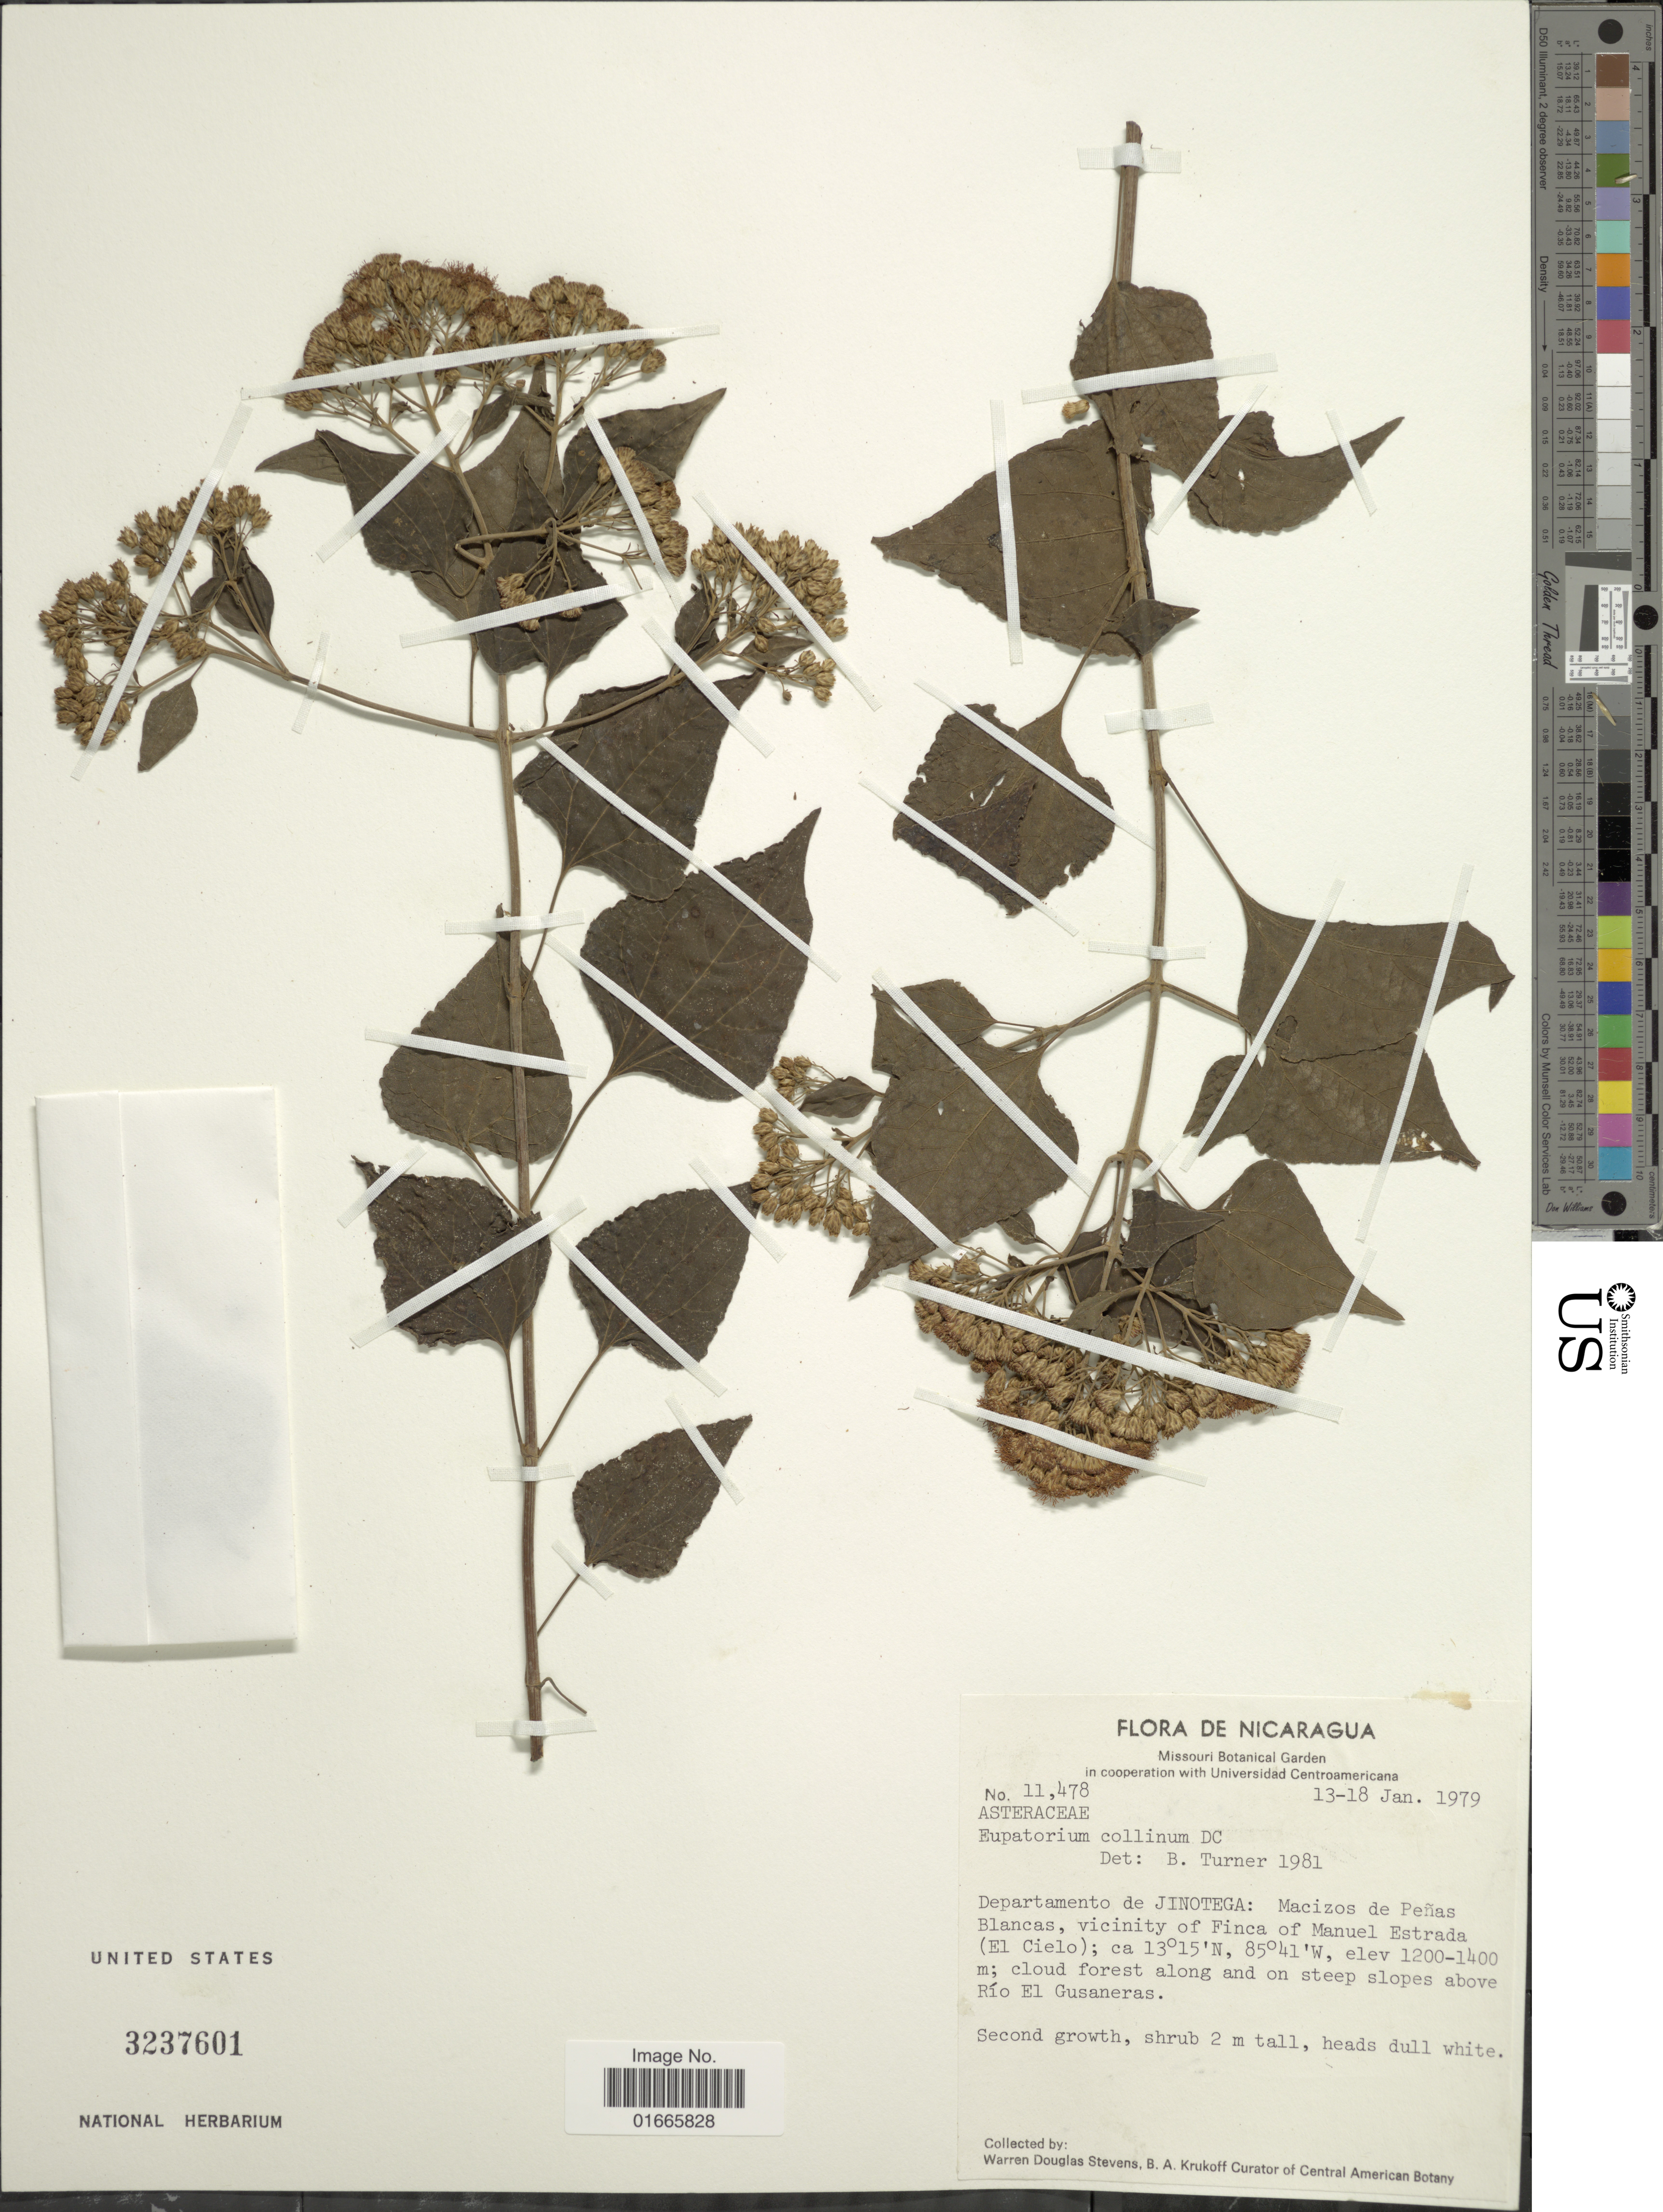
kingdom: Plantae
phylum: Tracheophyta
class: Magnoliopsida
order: Asterales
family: Asteraceae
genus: Chromolaena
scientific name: Chromolaena collina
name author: (DC.) R.M. King & H. Rob.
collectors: W. D. Stevens & B. A. Krukoff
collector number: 11478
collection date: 1979-01-13/1979-01-18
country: Nicaragua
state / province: Jinotega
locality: Departamento de Jinotega: Macizos de Penas Blancas, vicinity of Finca of Manuel Estrada (El Cielo), above Rio El Gusaneras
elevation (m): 1200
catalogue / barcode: US 3237601